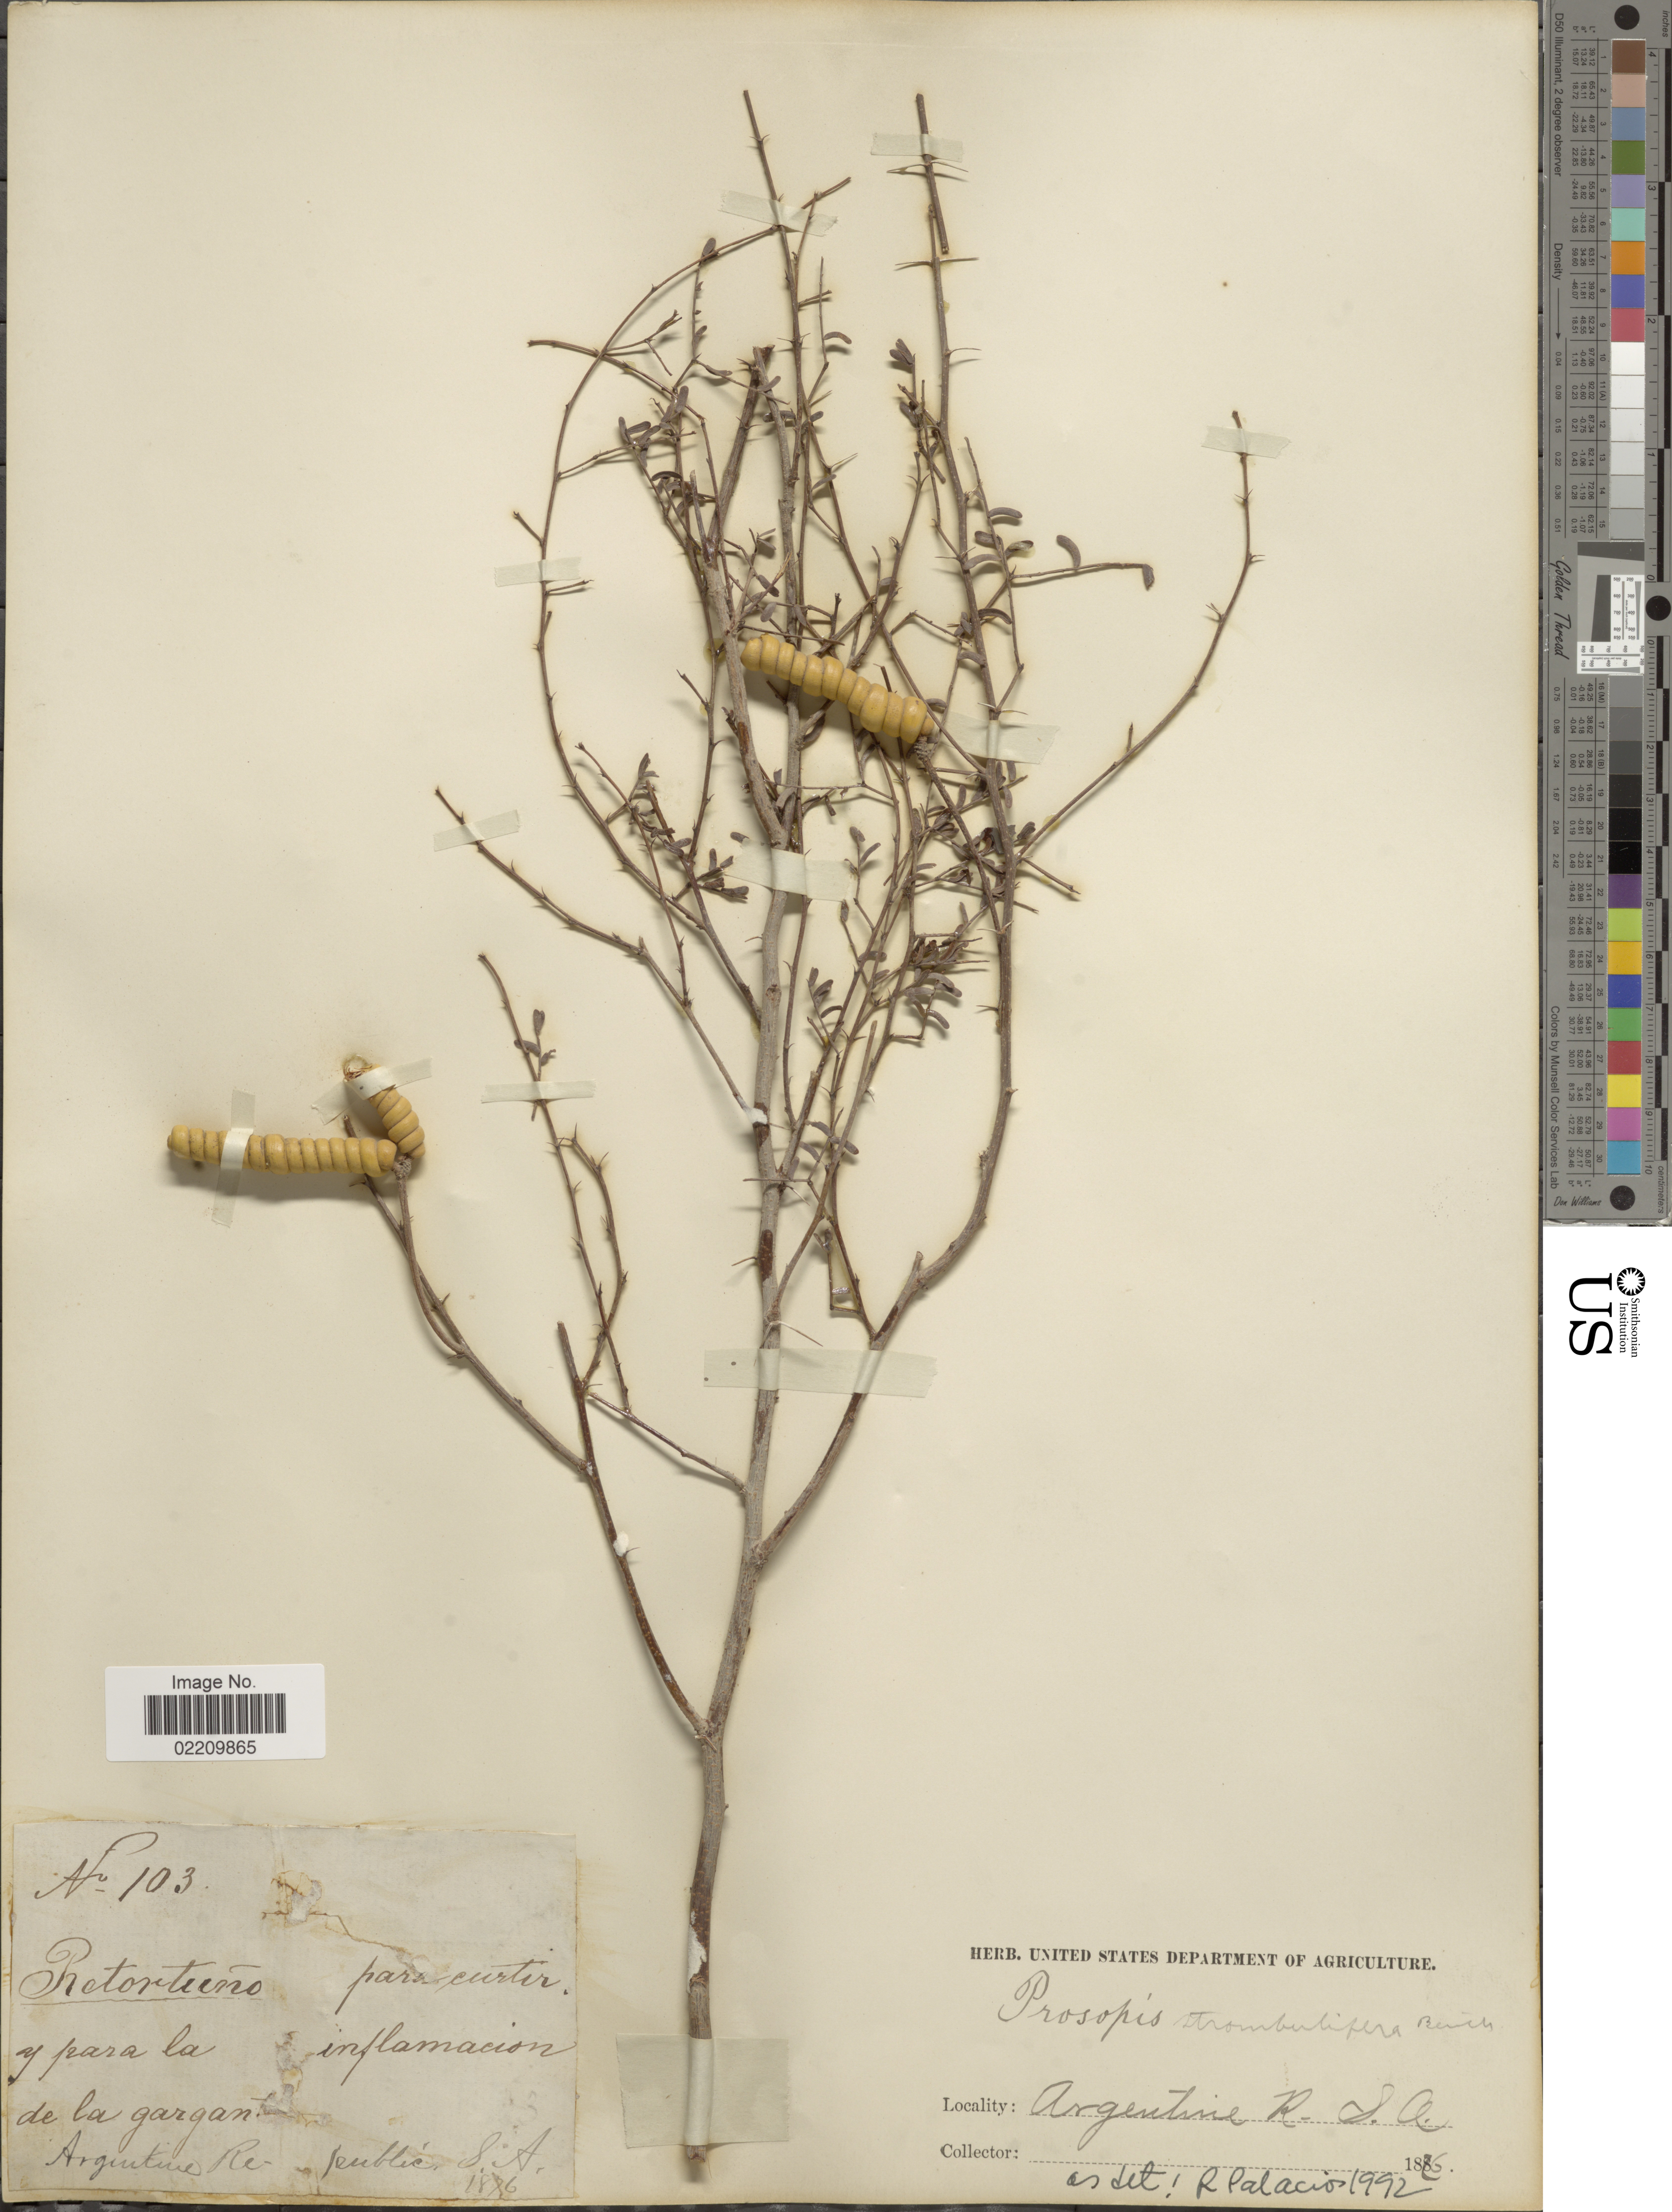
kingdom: Plantae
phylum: Tracheophyta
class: Magnoliopsida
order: Fabales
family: Fabaceae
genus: Strombocarpa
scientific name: Strombocarpa strombulifera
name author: (Lam.) A. Gray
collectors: United States Department of Agriculture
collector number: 103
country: Argentina